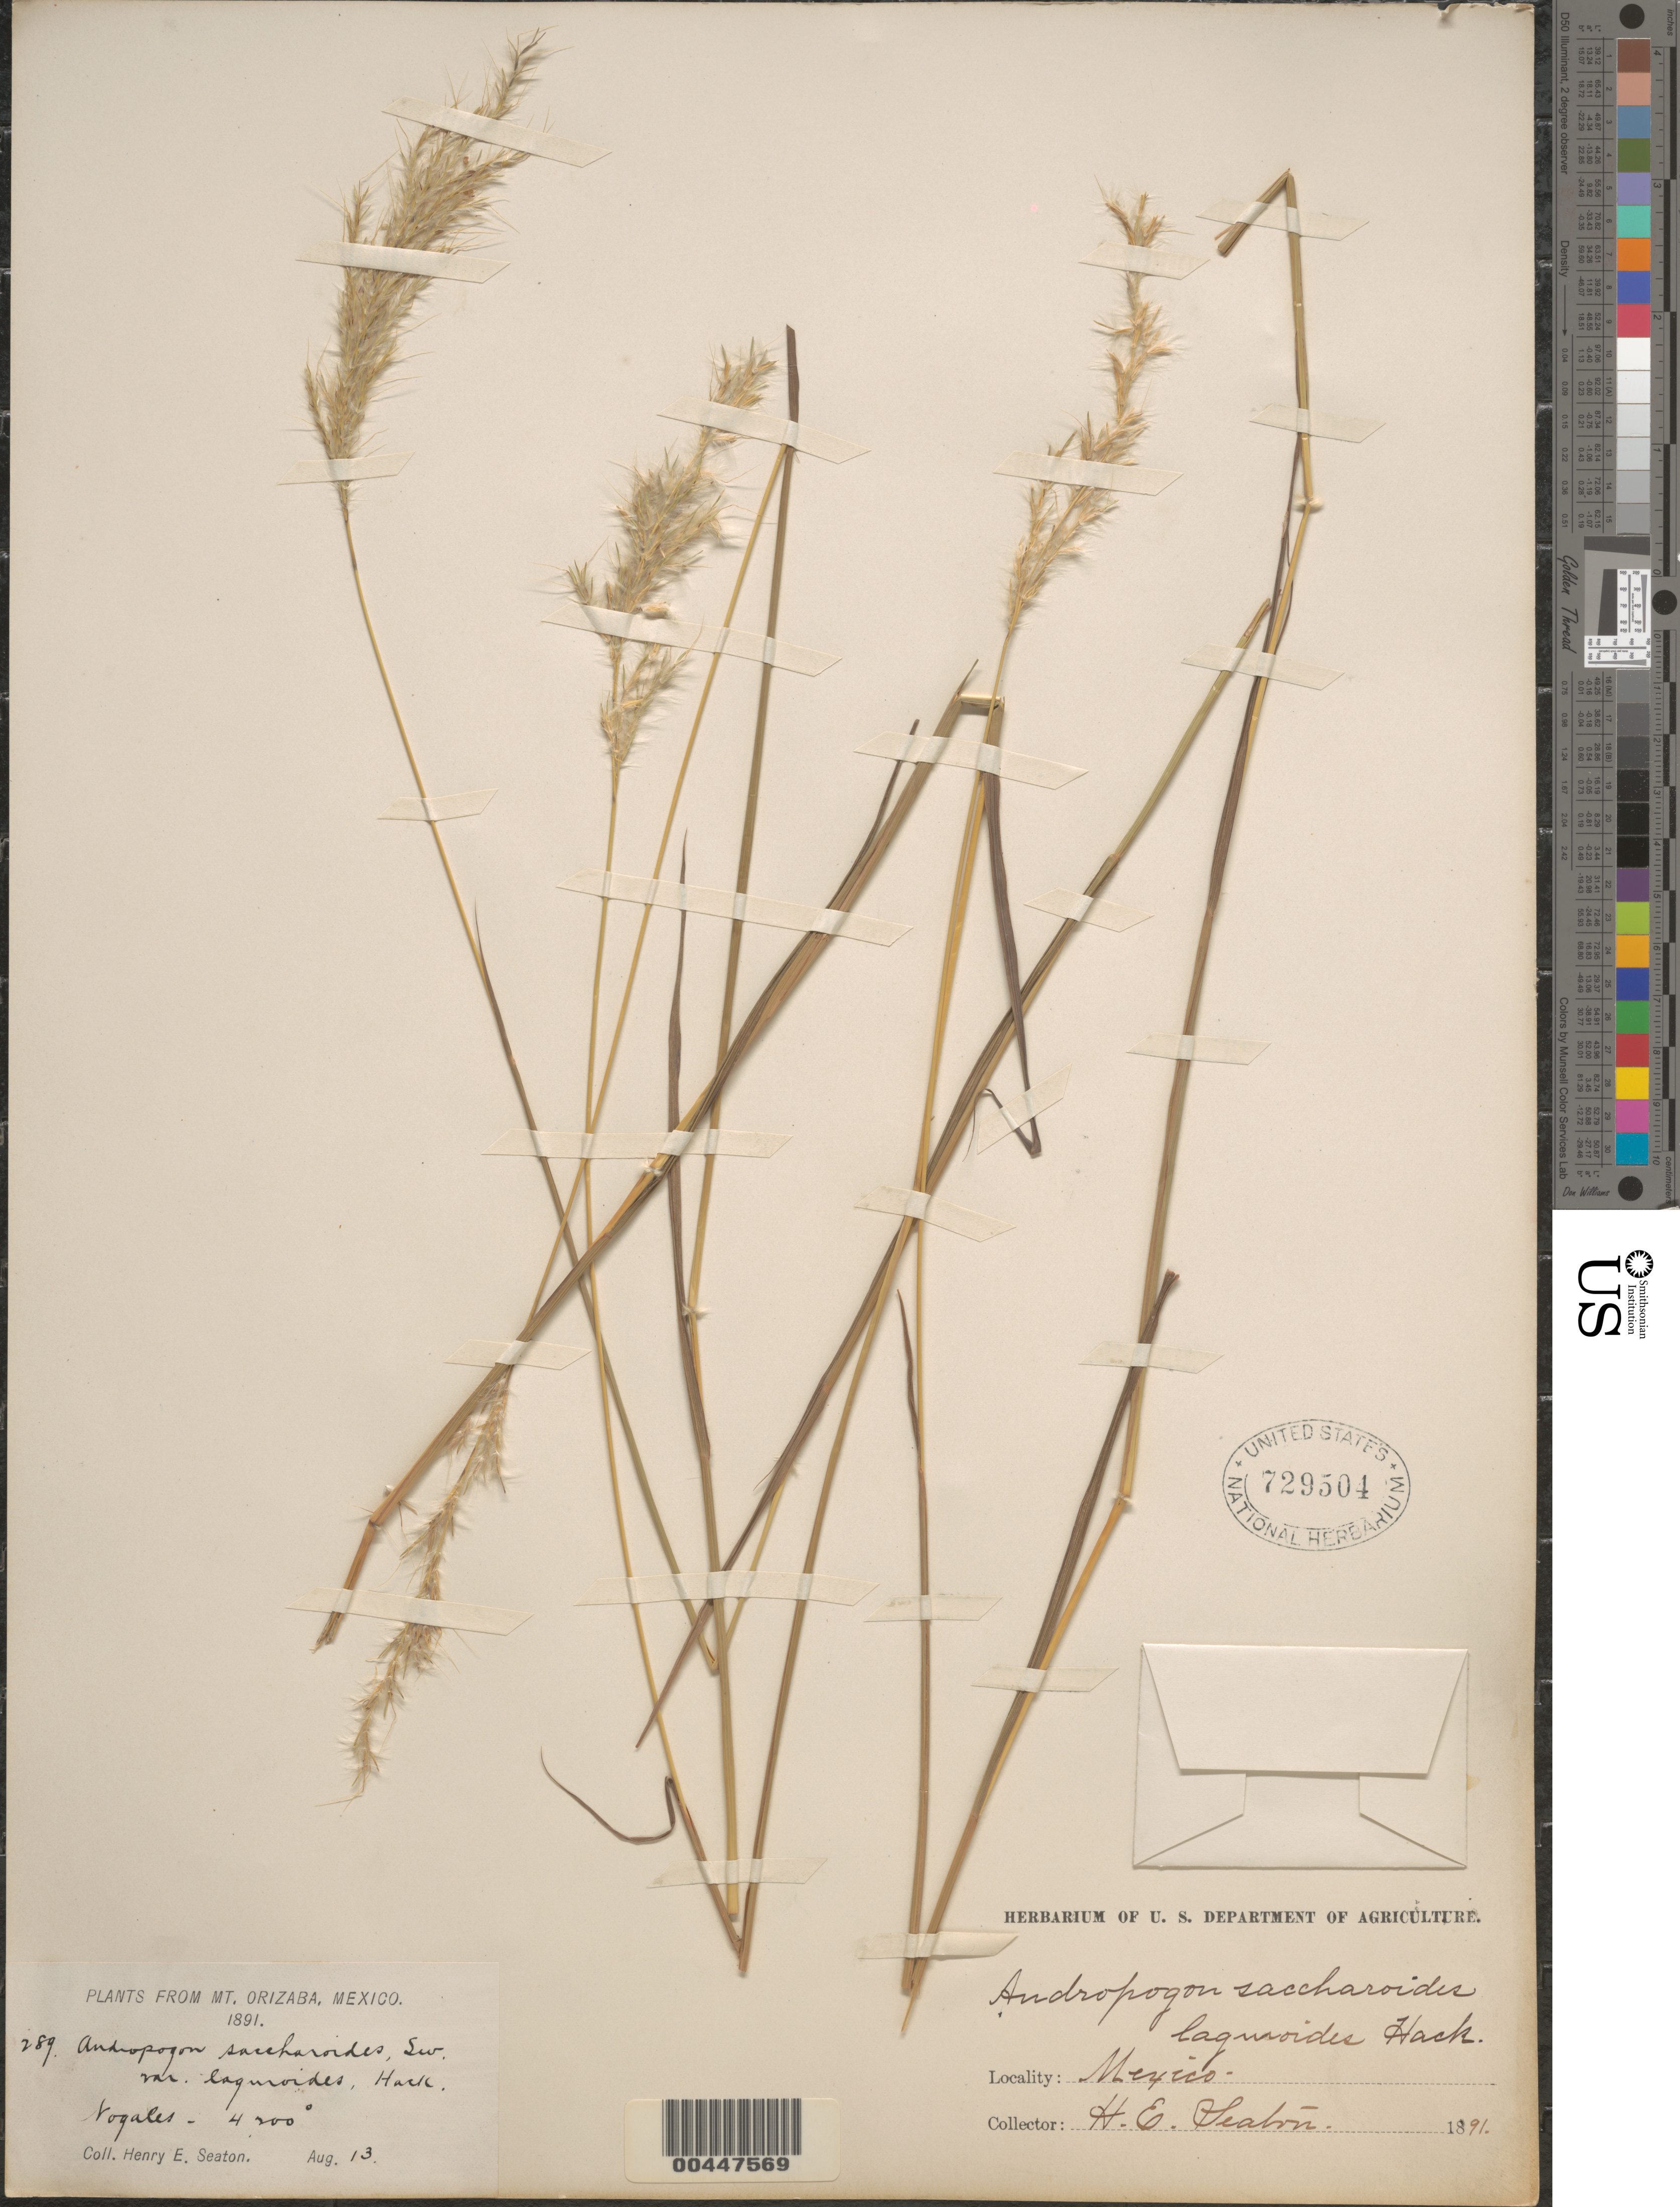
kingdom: Plantae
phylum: Tracheophyta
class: Liliopsida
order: Poales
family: Poaceae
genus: Andropogon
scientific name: Andropogon barbinodis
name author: Lag.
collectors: H. E. Seaton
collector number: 289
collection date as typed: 13 Aug 1891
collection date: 1891-08-13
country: Mexico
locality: Nogales, Mt Orizaba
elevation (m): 1280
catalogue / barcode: US 729504